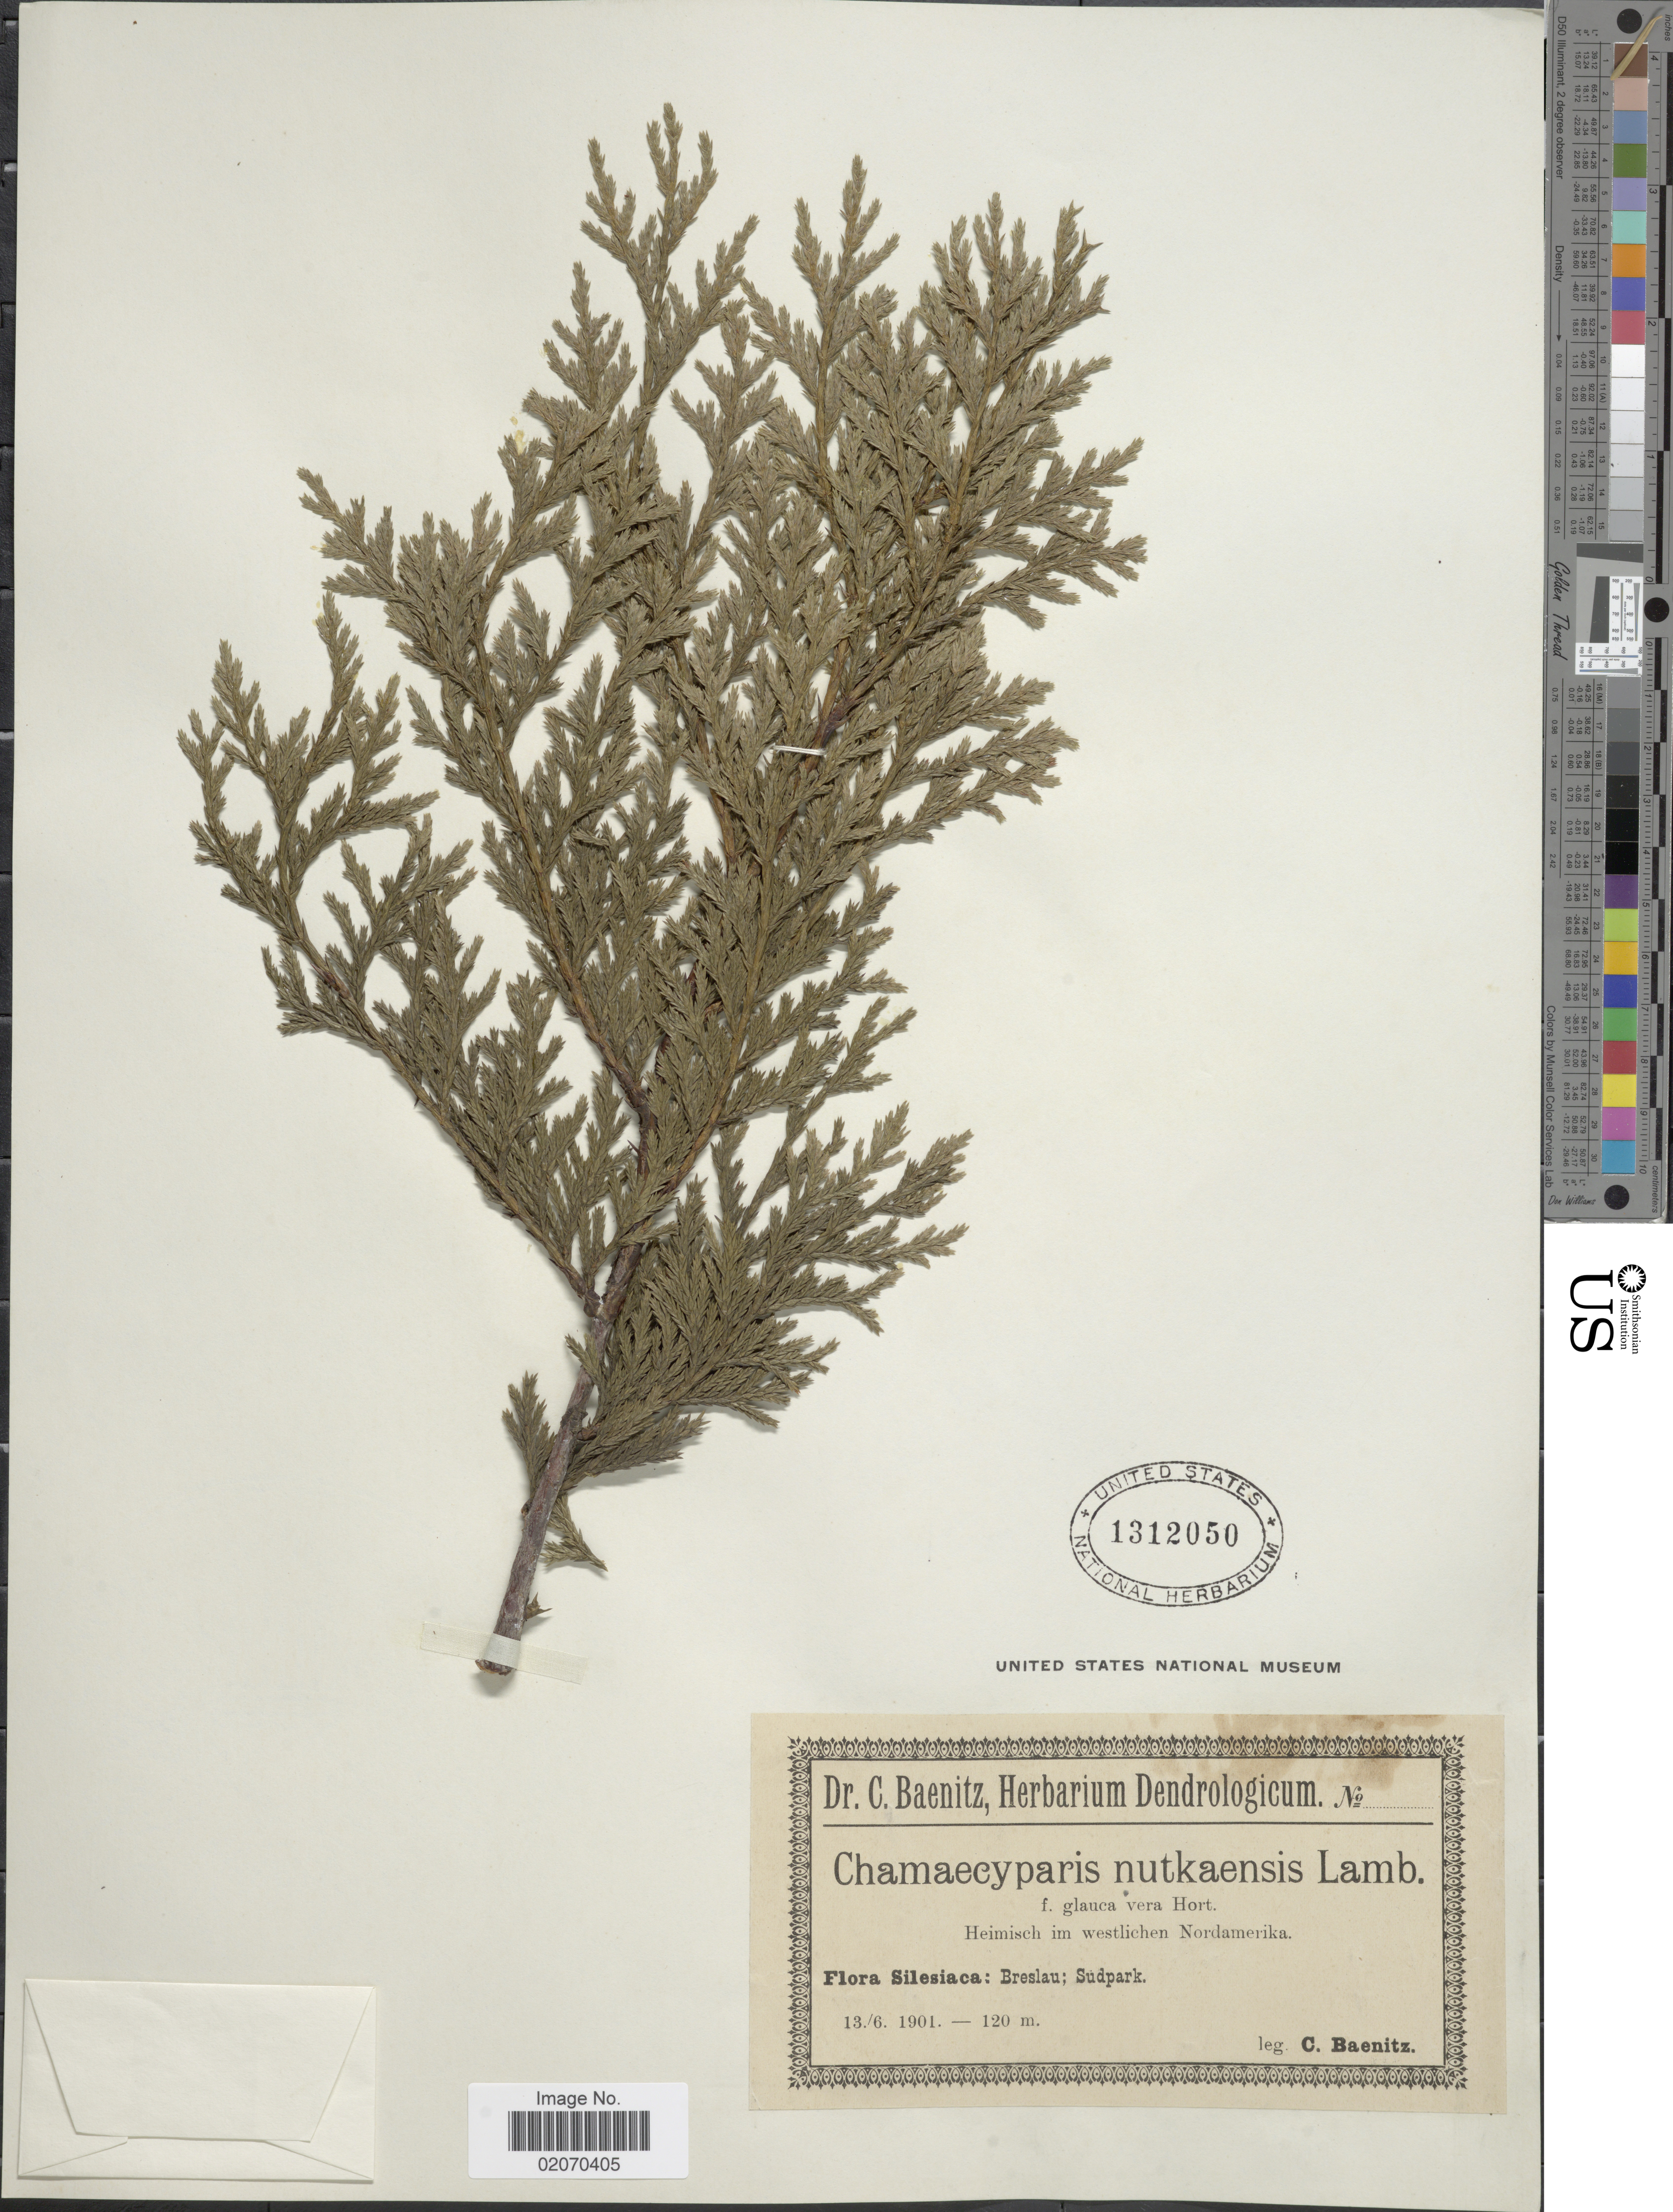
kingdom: Plantae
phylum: Tracheophyta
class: Pinopsida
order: Pinales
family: Cupressaceae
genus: Chamaecyparis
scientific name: Chamaecyparis nootkatensis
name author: (D. Don) Spach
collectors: C. G. Baenitz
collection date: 1901-06-13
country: Poland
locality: Silesiaca: Breslau; Sudpark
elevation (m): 120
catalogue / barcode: US 1312050